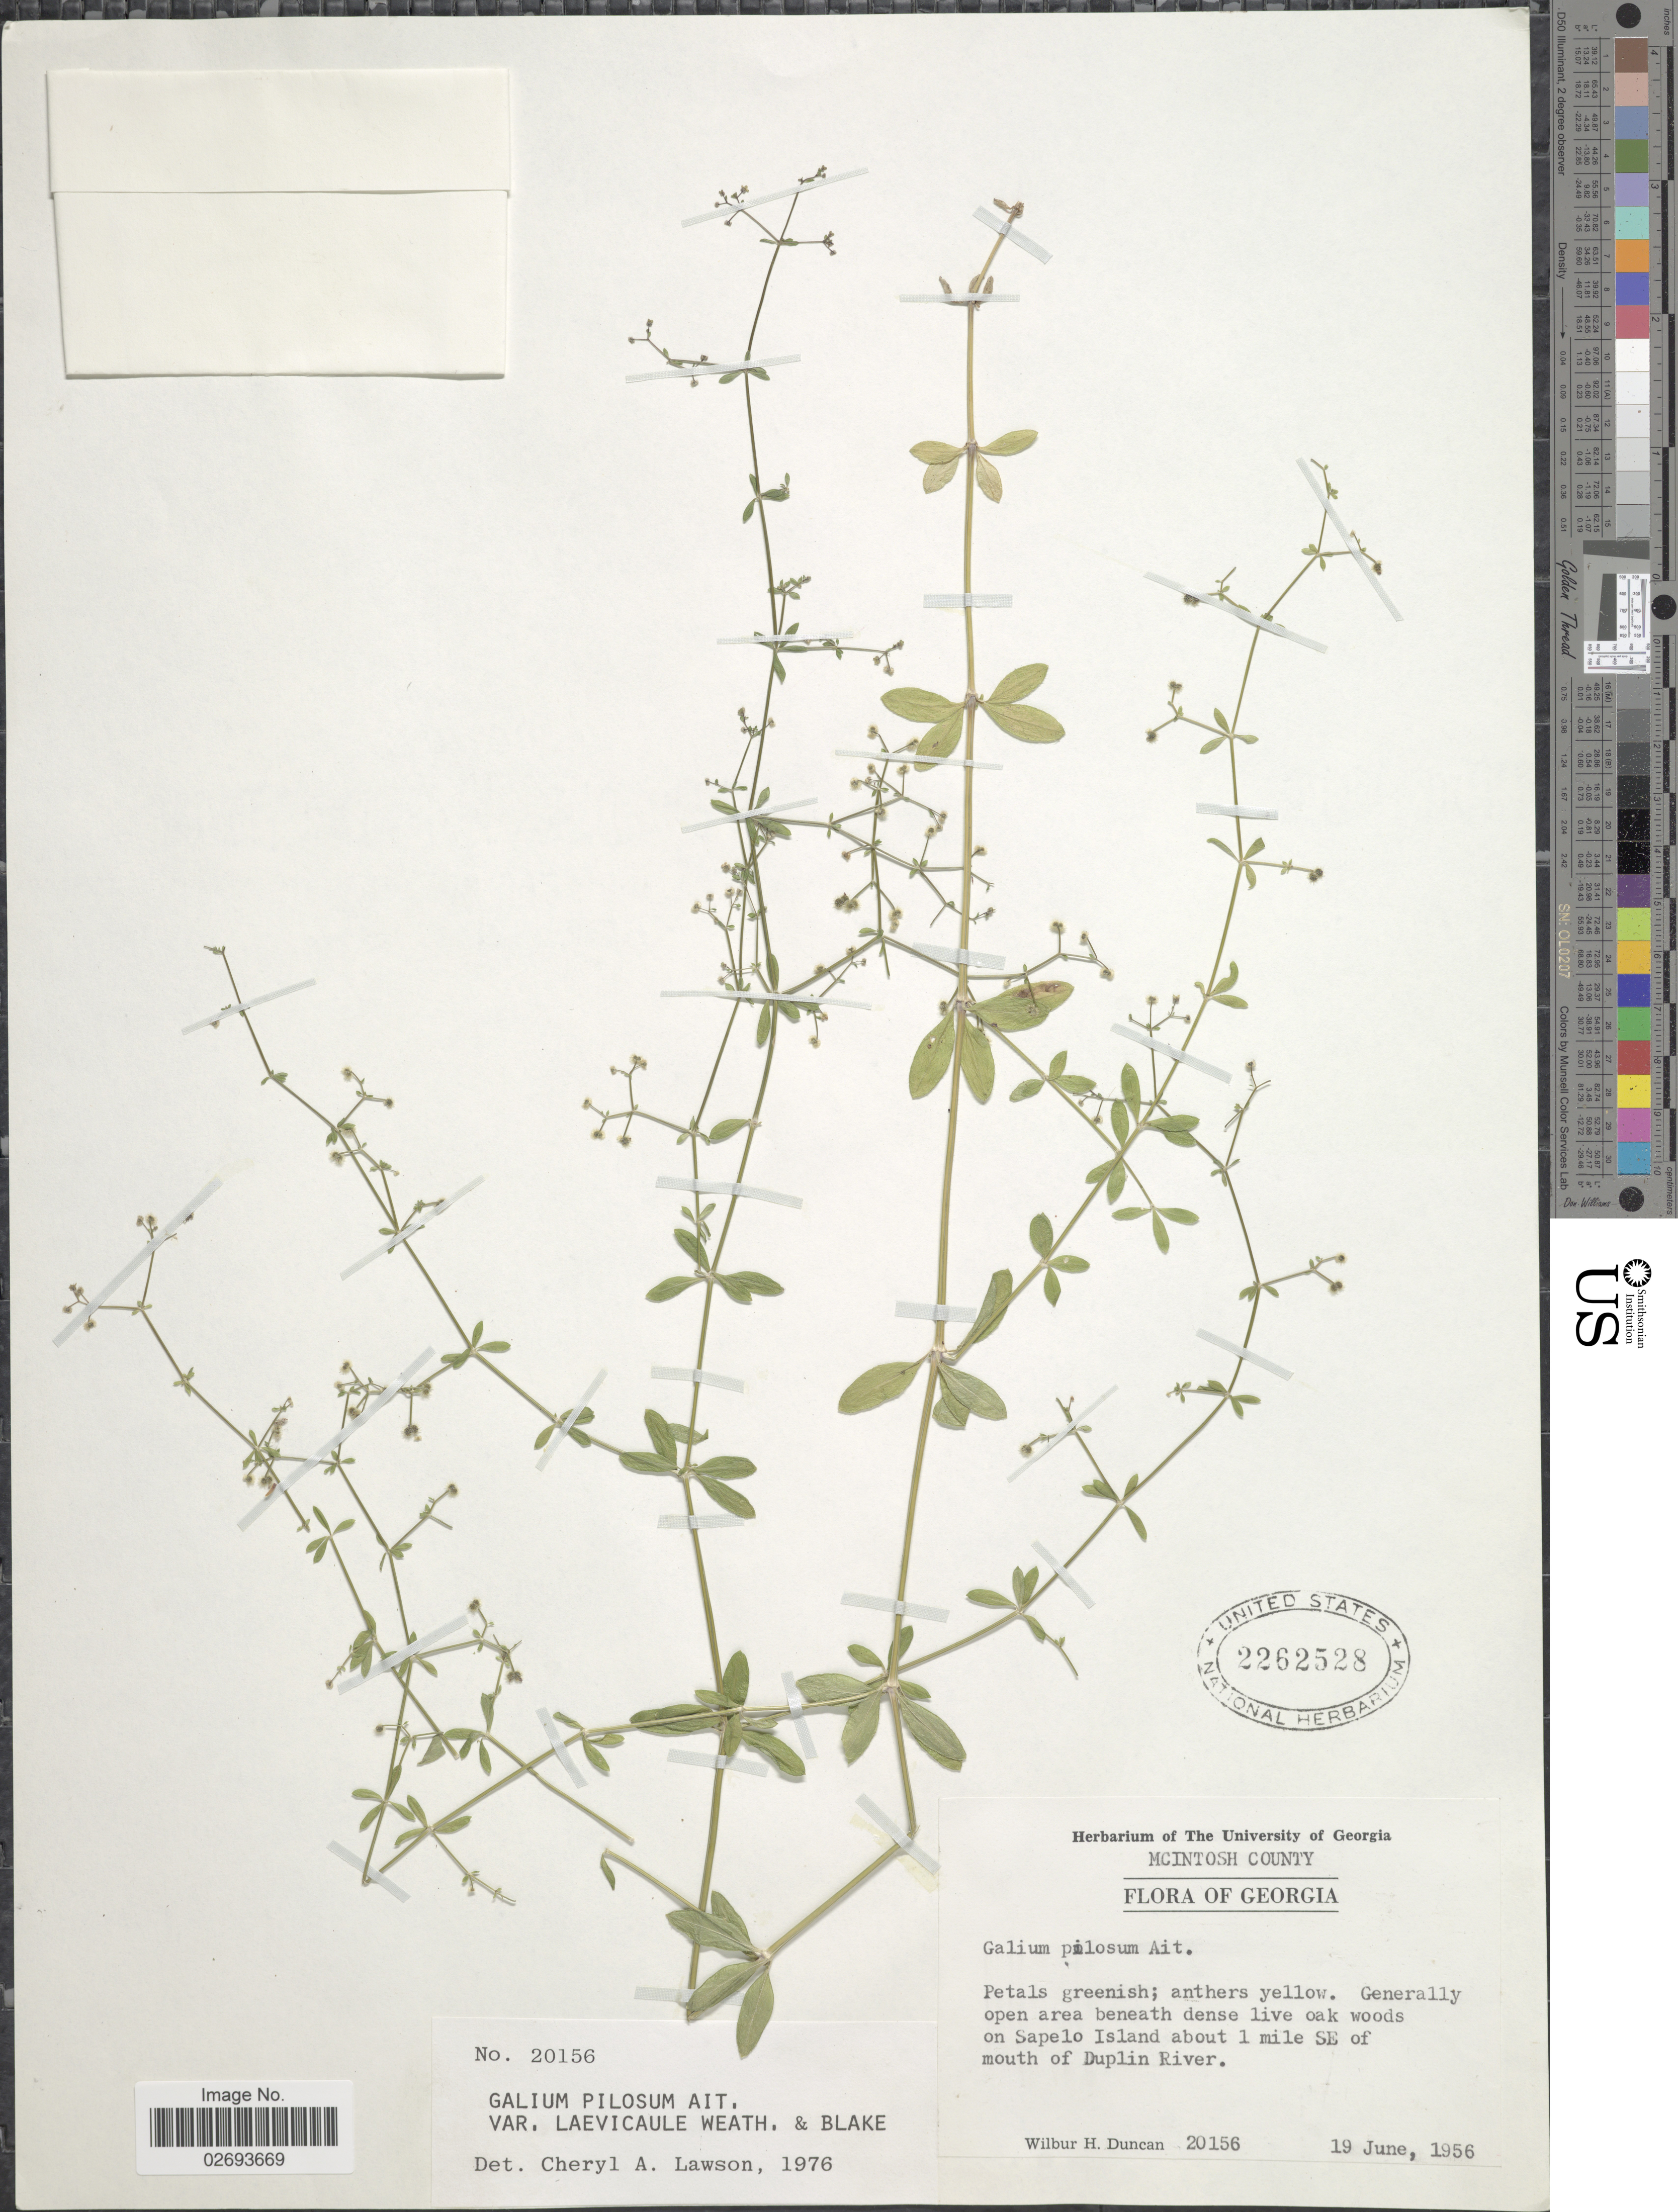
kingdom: Plantae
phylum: Tracheophyta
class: Magnoliopsida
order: Gentianales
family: Rubiaceae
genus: Galium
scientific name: Galium pilosum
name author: Aiton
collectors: W. H. Duncan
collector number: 20156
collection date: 1956-06-19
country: United States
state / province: Georgia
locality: McIntosh County, Generally open area beneath dense live oak woods on Sapelo Island about 1 mile SE of mouth of Duplin River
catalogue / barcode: US 2262528